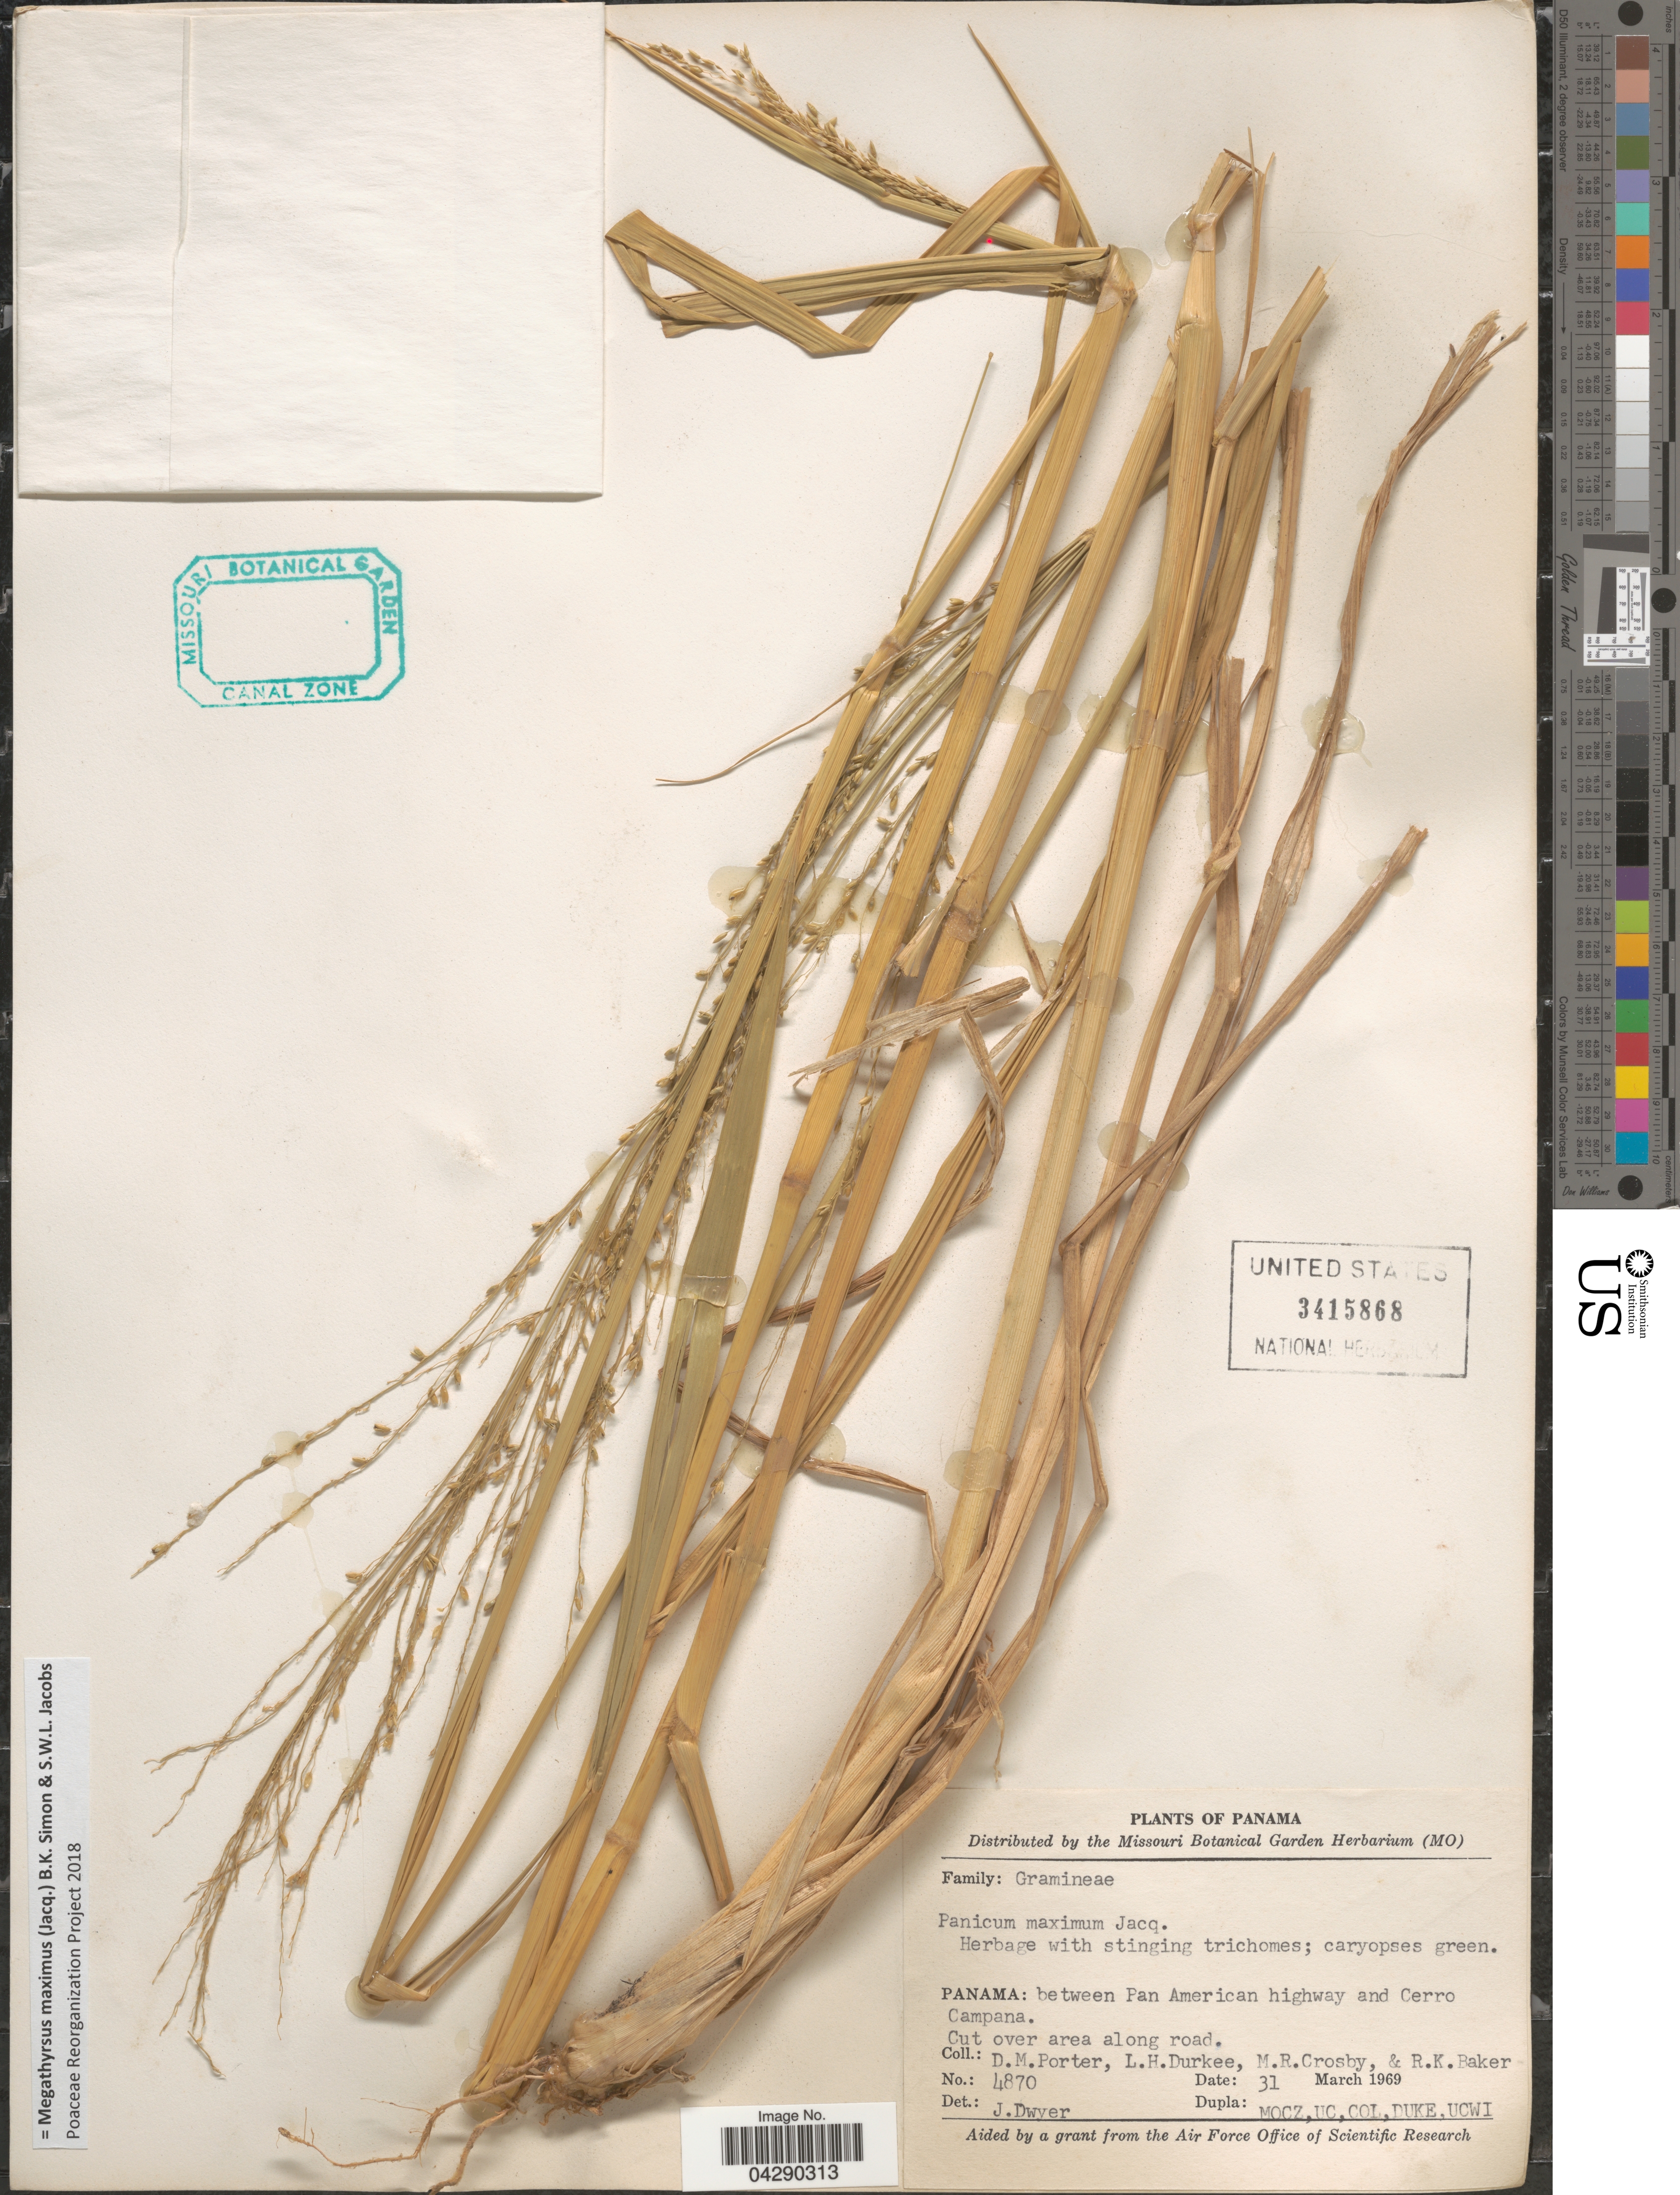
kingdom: Plantae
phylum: Tracheophyta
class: Liliopsida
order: Poales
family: Poaceae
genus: Megathyrsus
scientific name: Megathyrsus maximus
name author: (Jacq.) B.K. Simon & S.W.L. Jacobs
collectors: D. Porter, L. H. Durkee, M. R. Crosby & R. K. Baker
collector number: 4870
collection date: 1969-03-31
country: Panama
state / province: Panamá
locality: Between Pan American highway and Cerro Campana.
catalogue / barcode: US 3415868